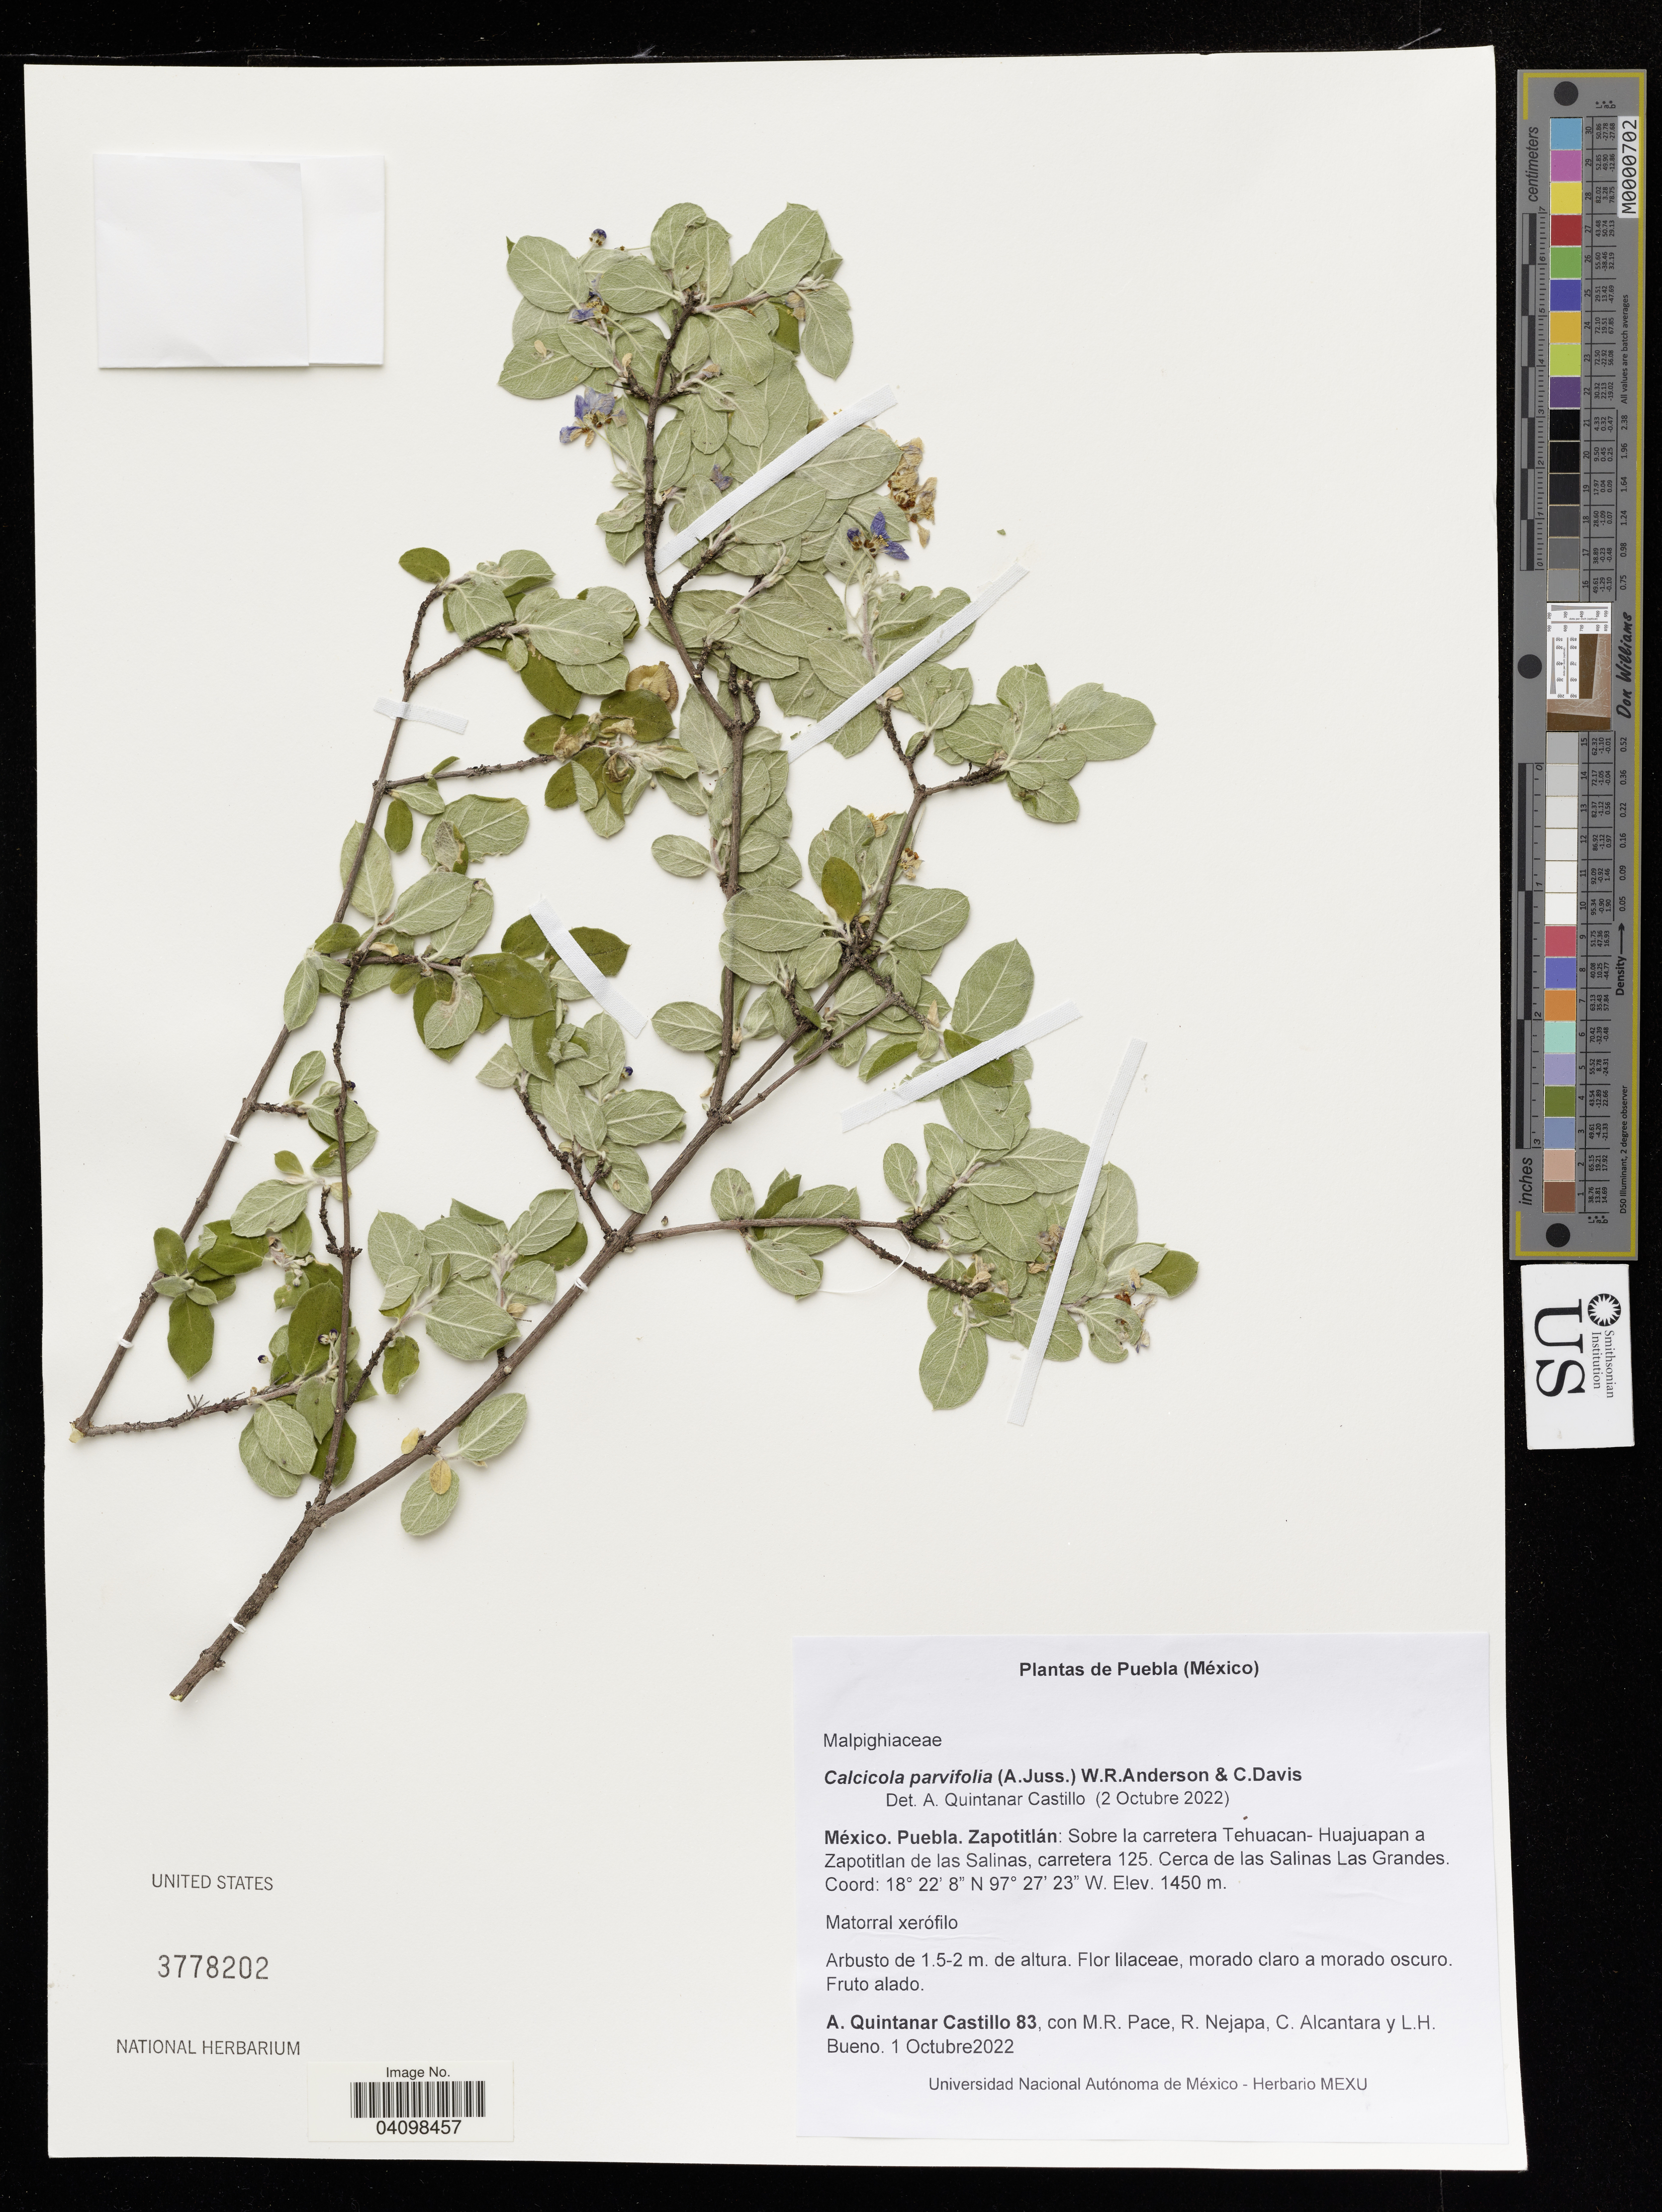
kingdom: Plantae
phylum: Tracheophyta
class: Magnoliopsida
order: Malpighiales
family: Malpighiaceae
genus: Calcicola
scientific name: Calcicola parvifolia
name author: (A. Juss.) W.R. Anderson & C. Davis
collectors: A. Quintanar Castillo, M. Pace, R. Nejapa & C. Alcantara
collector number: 83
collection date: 2022-10-01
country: Mexico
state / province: Puebla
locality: Zapotitlán: Sobre la carretera Tehuacan-Huajuapan a Zapotitlan de las Salinas, carretera 125. Cerca de las Salinas Las Grandes.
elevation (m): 1450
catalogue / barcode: US 3778202